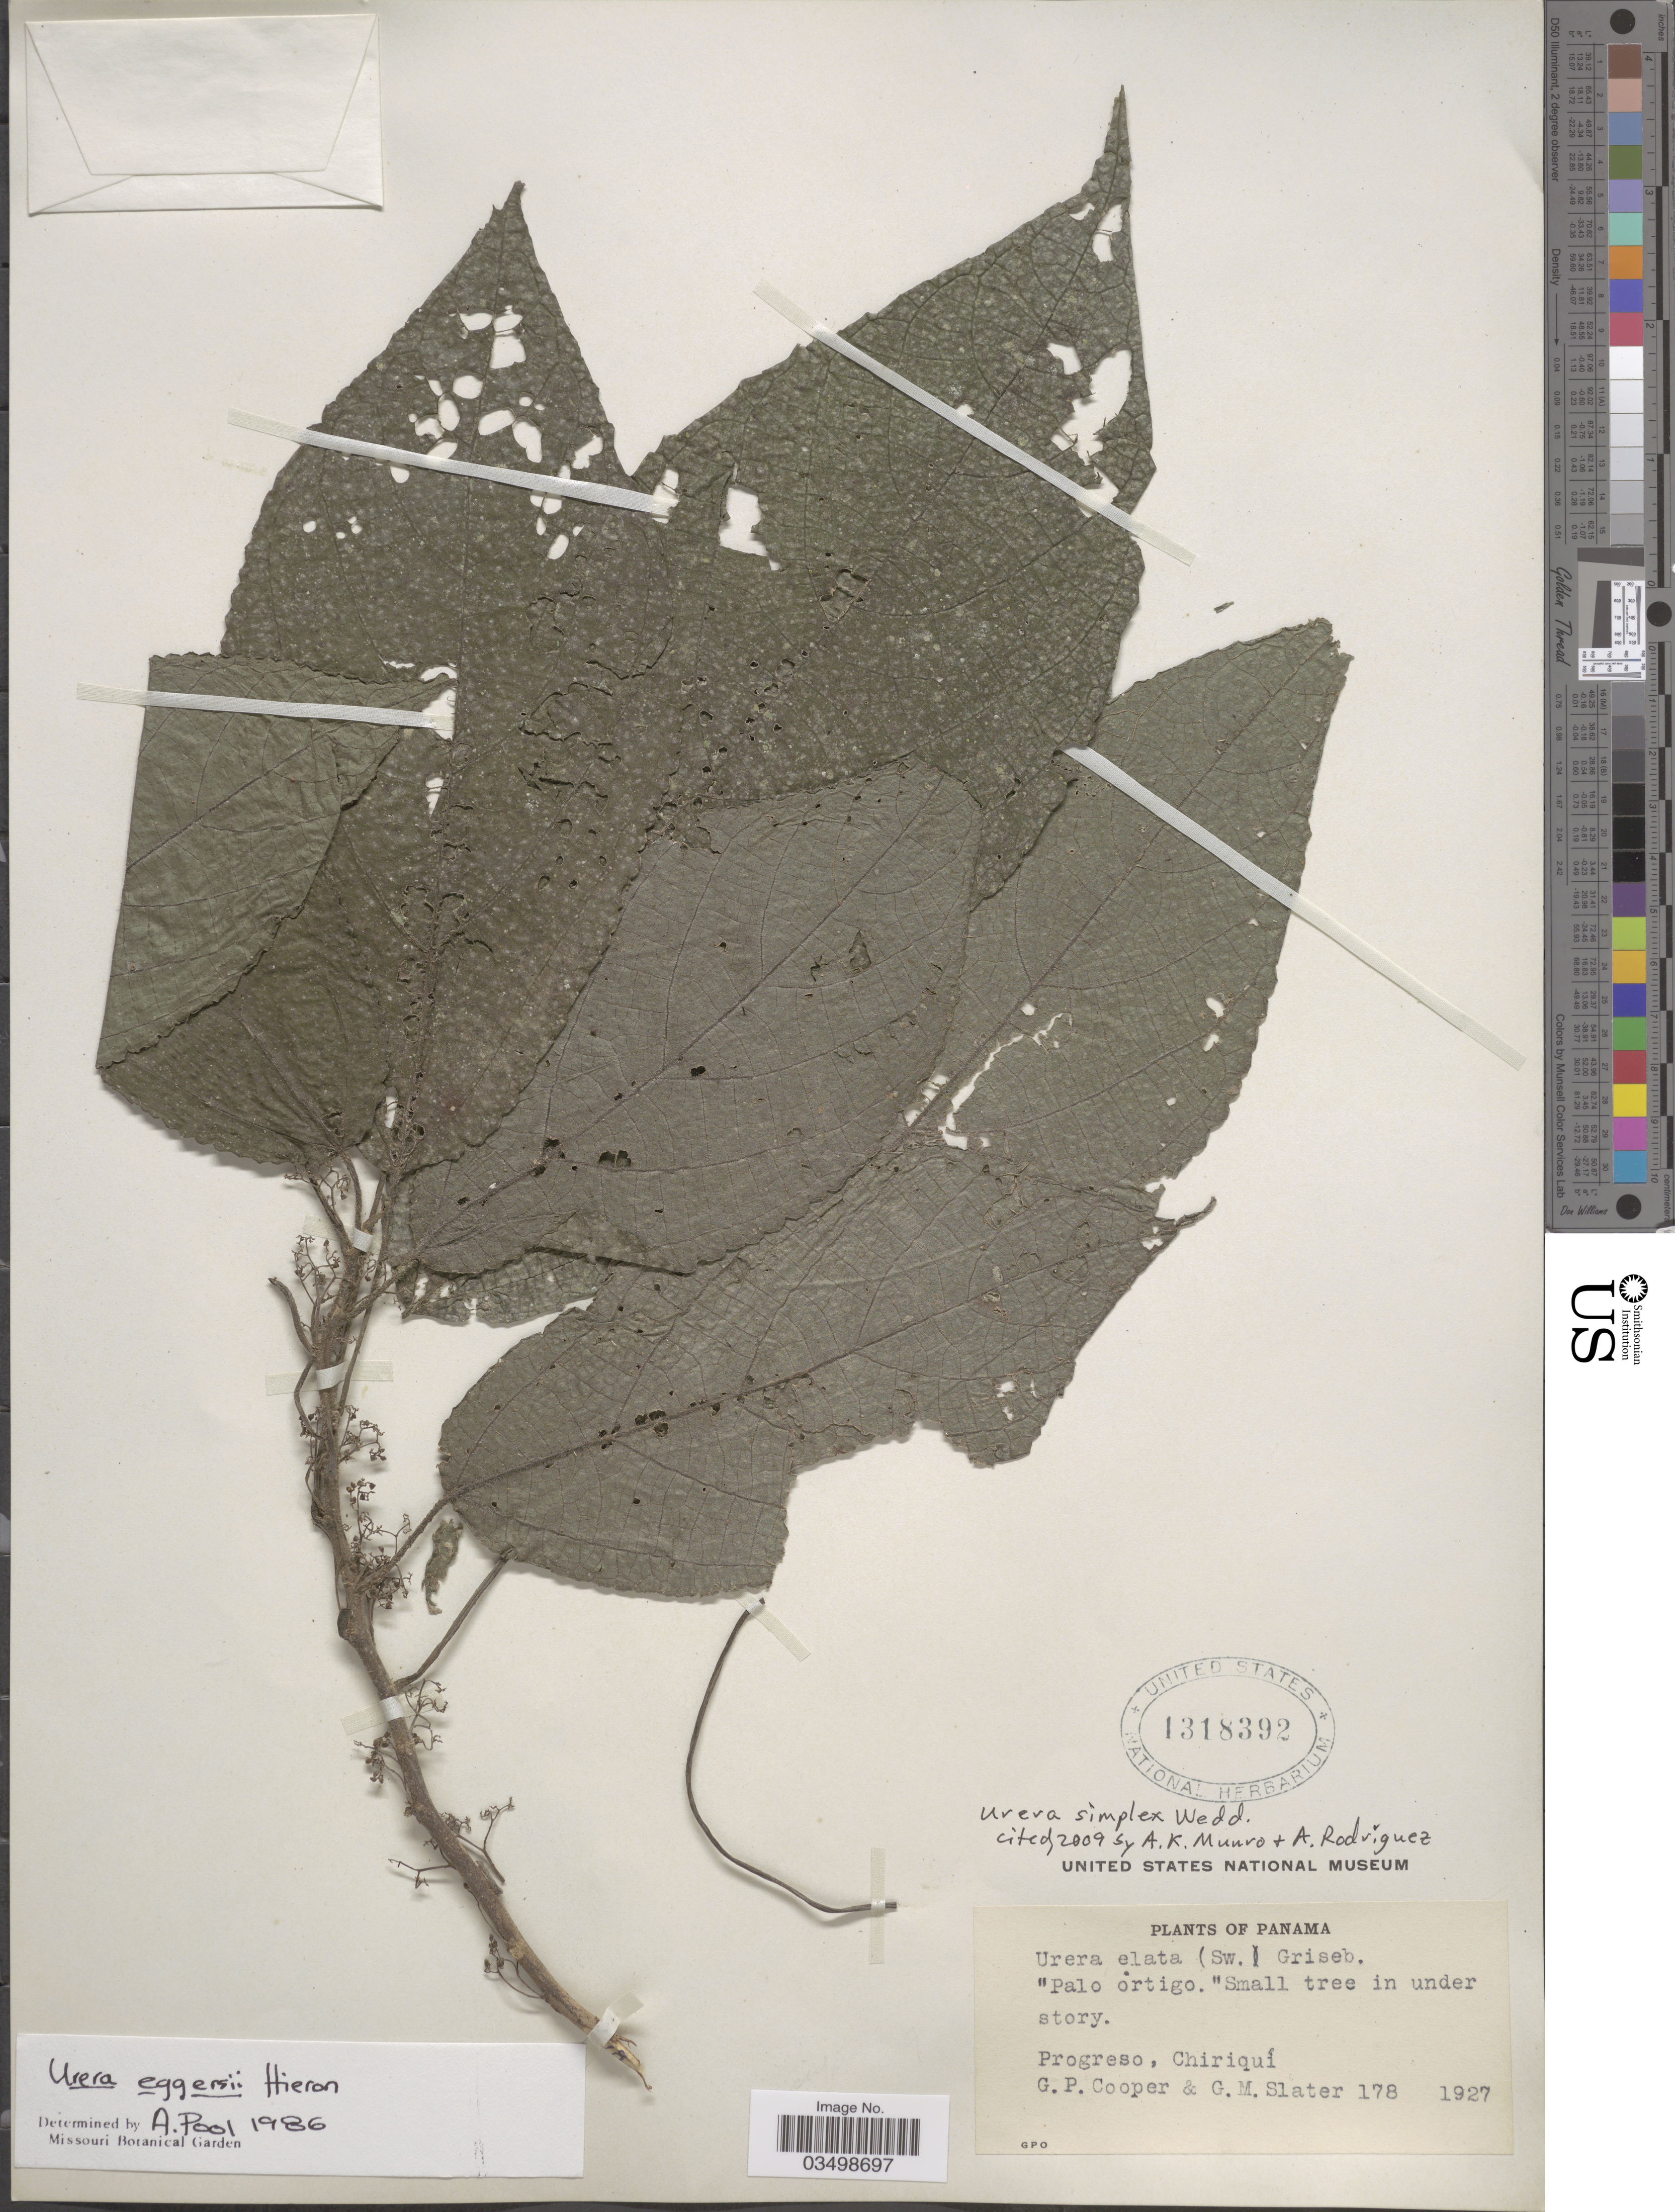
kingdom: Plantae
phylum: Tracheophyta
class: Magnoliopsida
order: Rosales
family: Urticaceae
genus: Urera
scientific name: Urera simplex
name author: Wedd.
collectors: G. Cooper & G. Slater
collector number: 178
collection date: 1927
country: Panama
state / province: Chiriqui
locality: Progreso.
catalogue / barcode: US 1318392